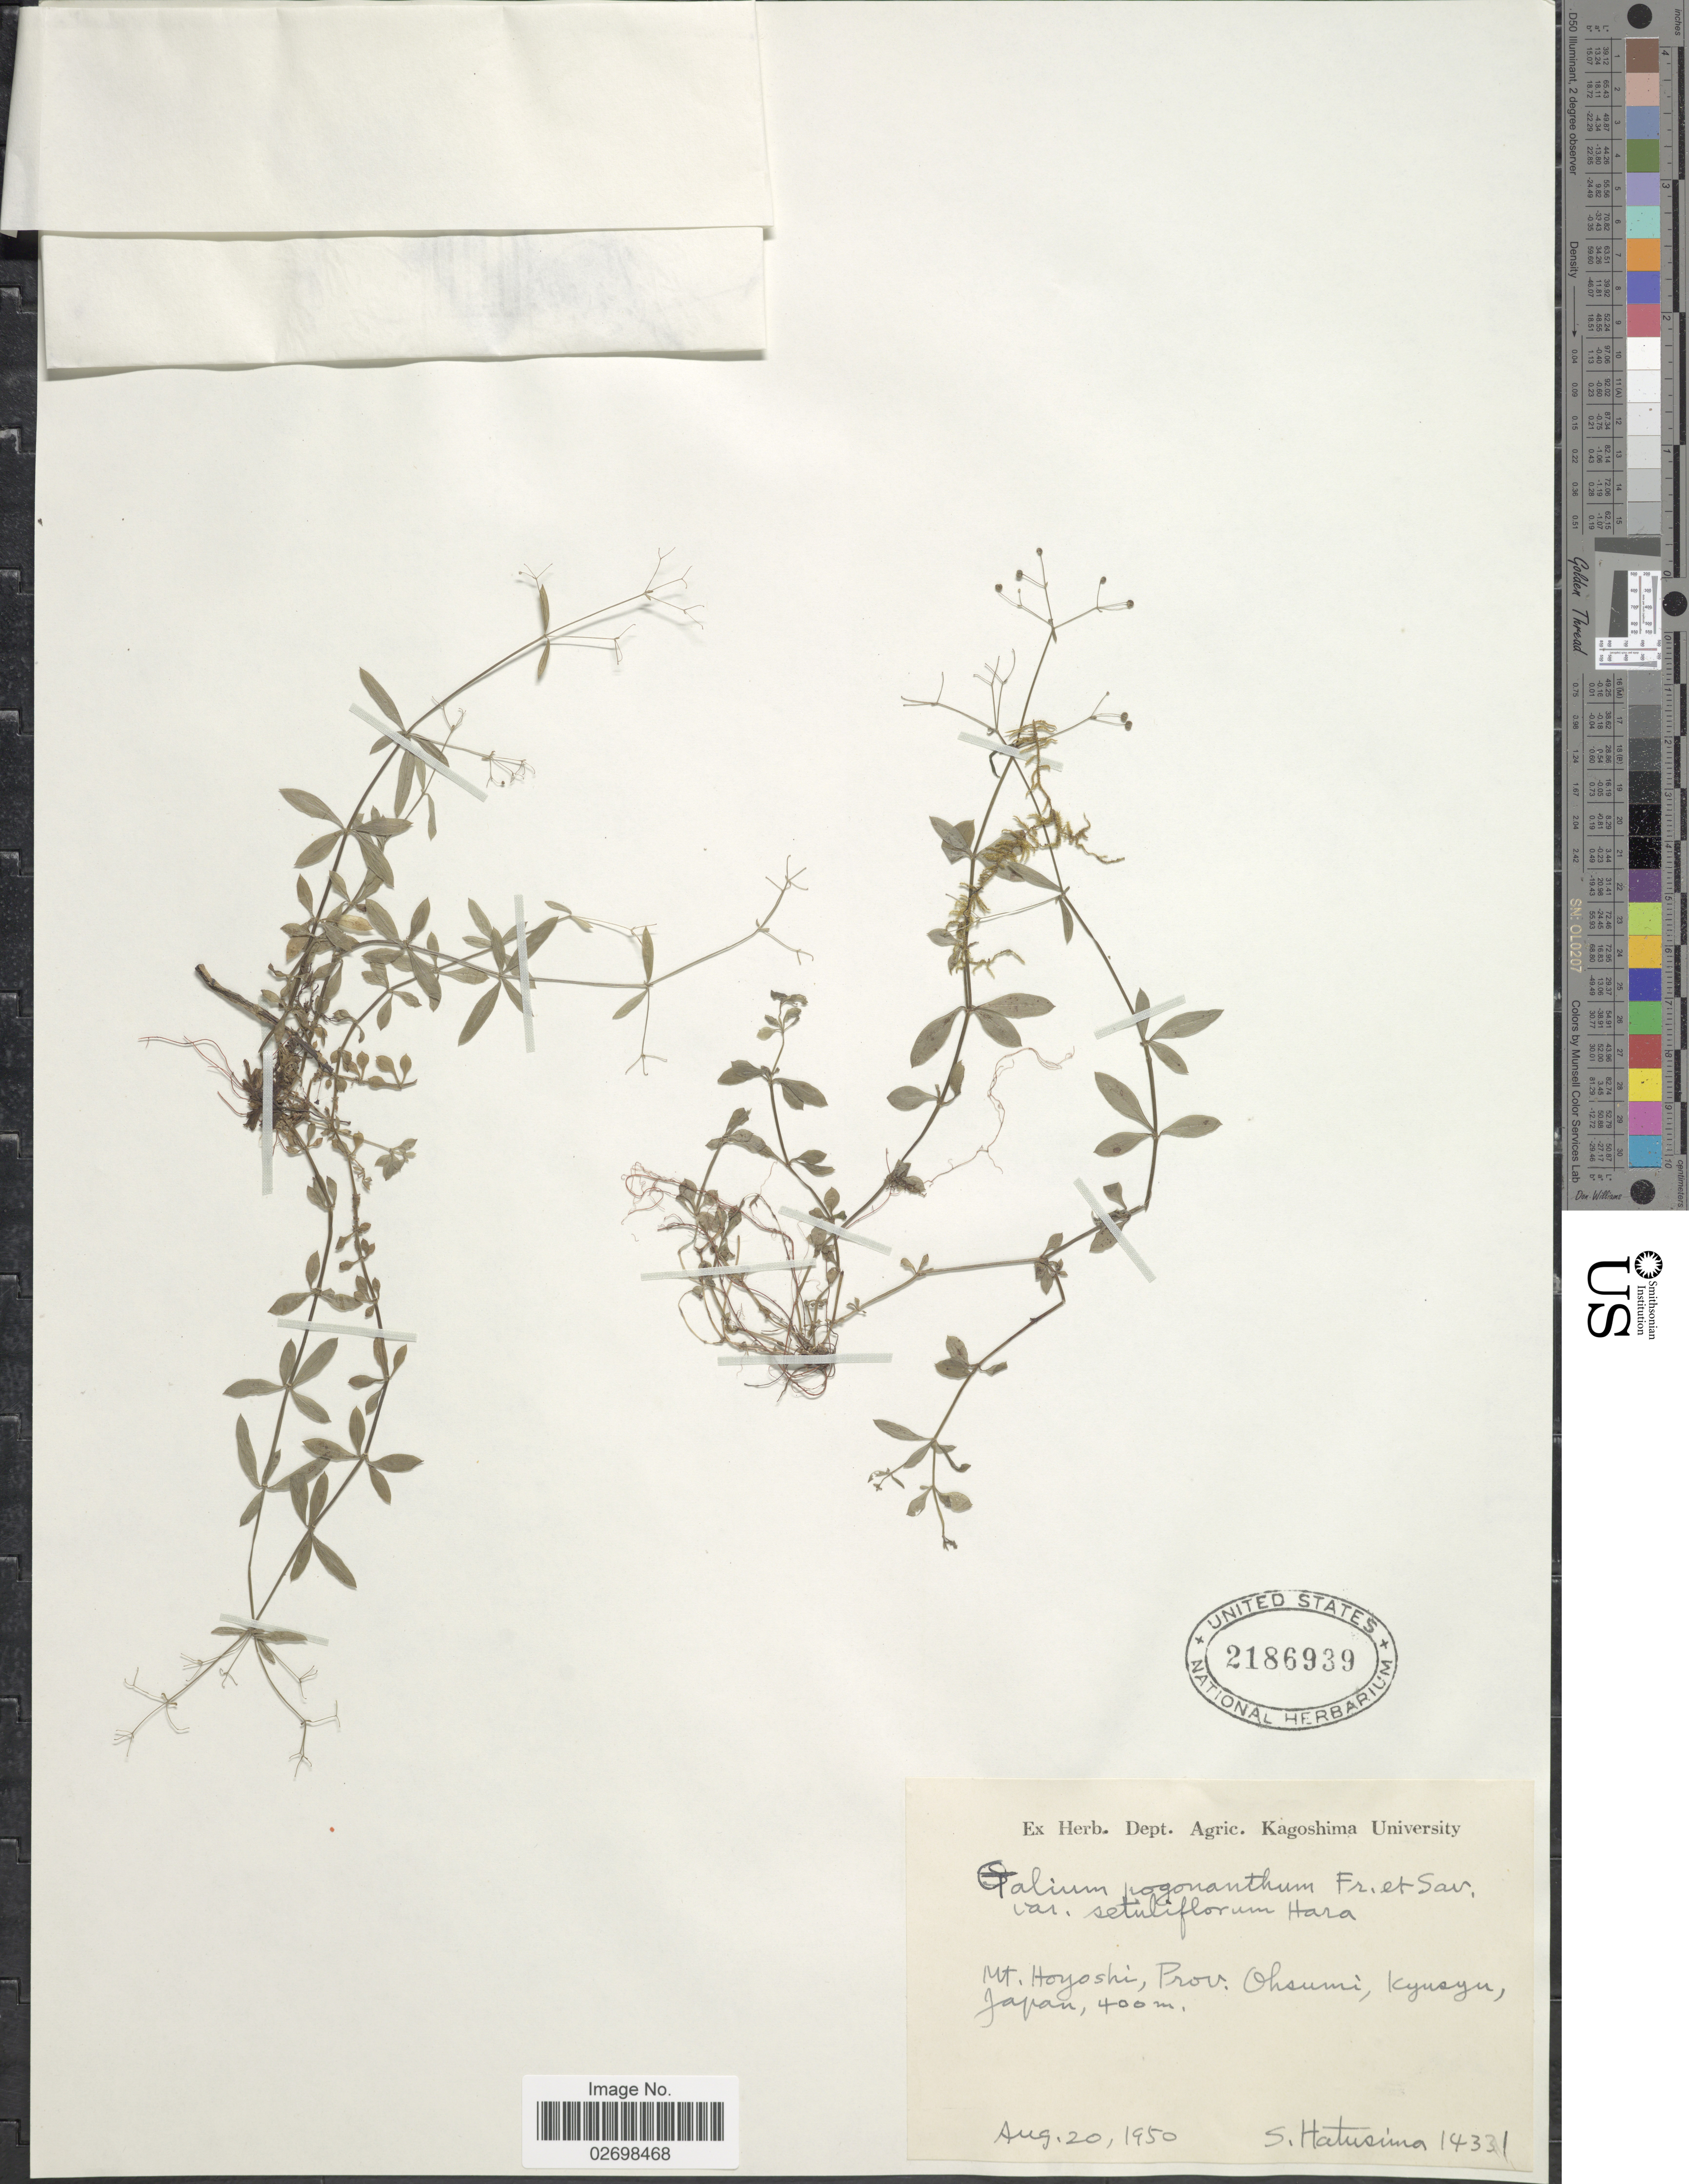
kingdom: Plantae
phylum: Tracheophyta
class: Magnoliopsida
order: Gentianales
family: Rubiaceae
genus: Galium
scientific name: Galium bungei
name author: Steud.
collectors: S. Hatusima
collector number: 14331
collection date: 1950-08-20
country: Japan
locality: Mt. Hoyoshi, Prov. Ohsumi, Kyusyu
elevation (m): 400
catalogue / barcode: US 2186939